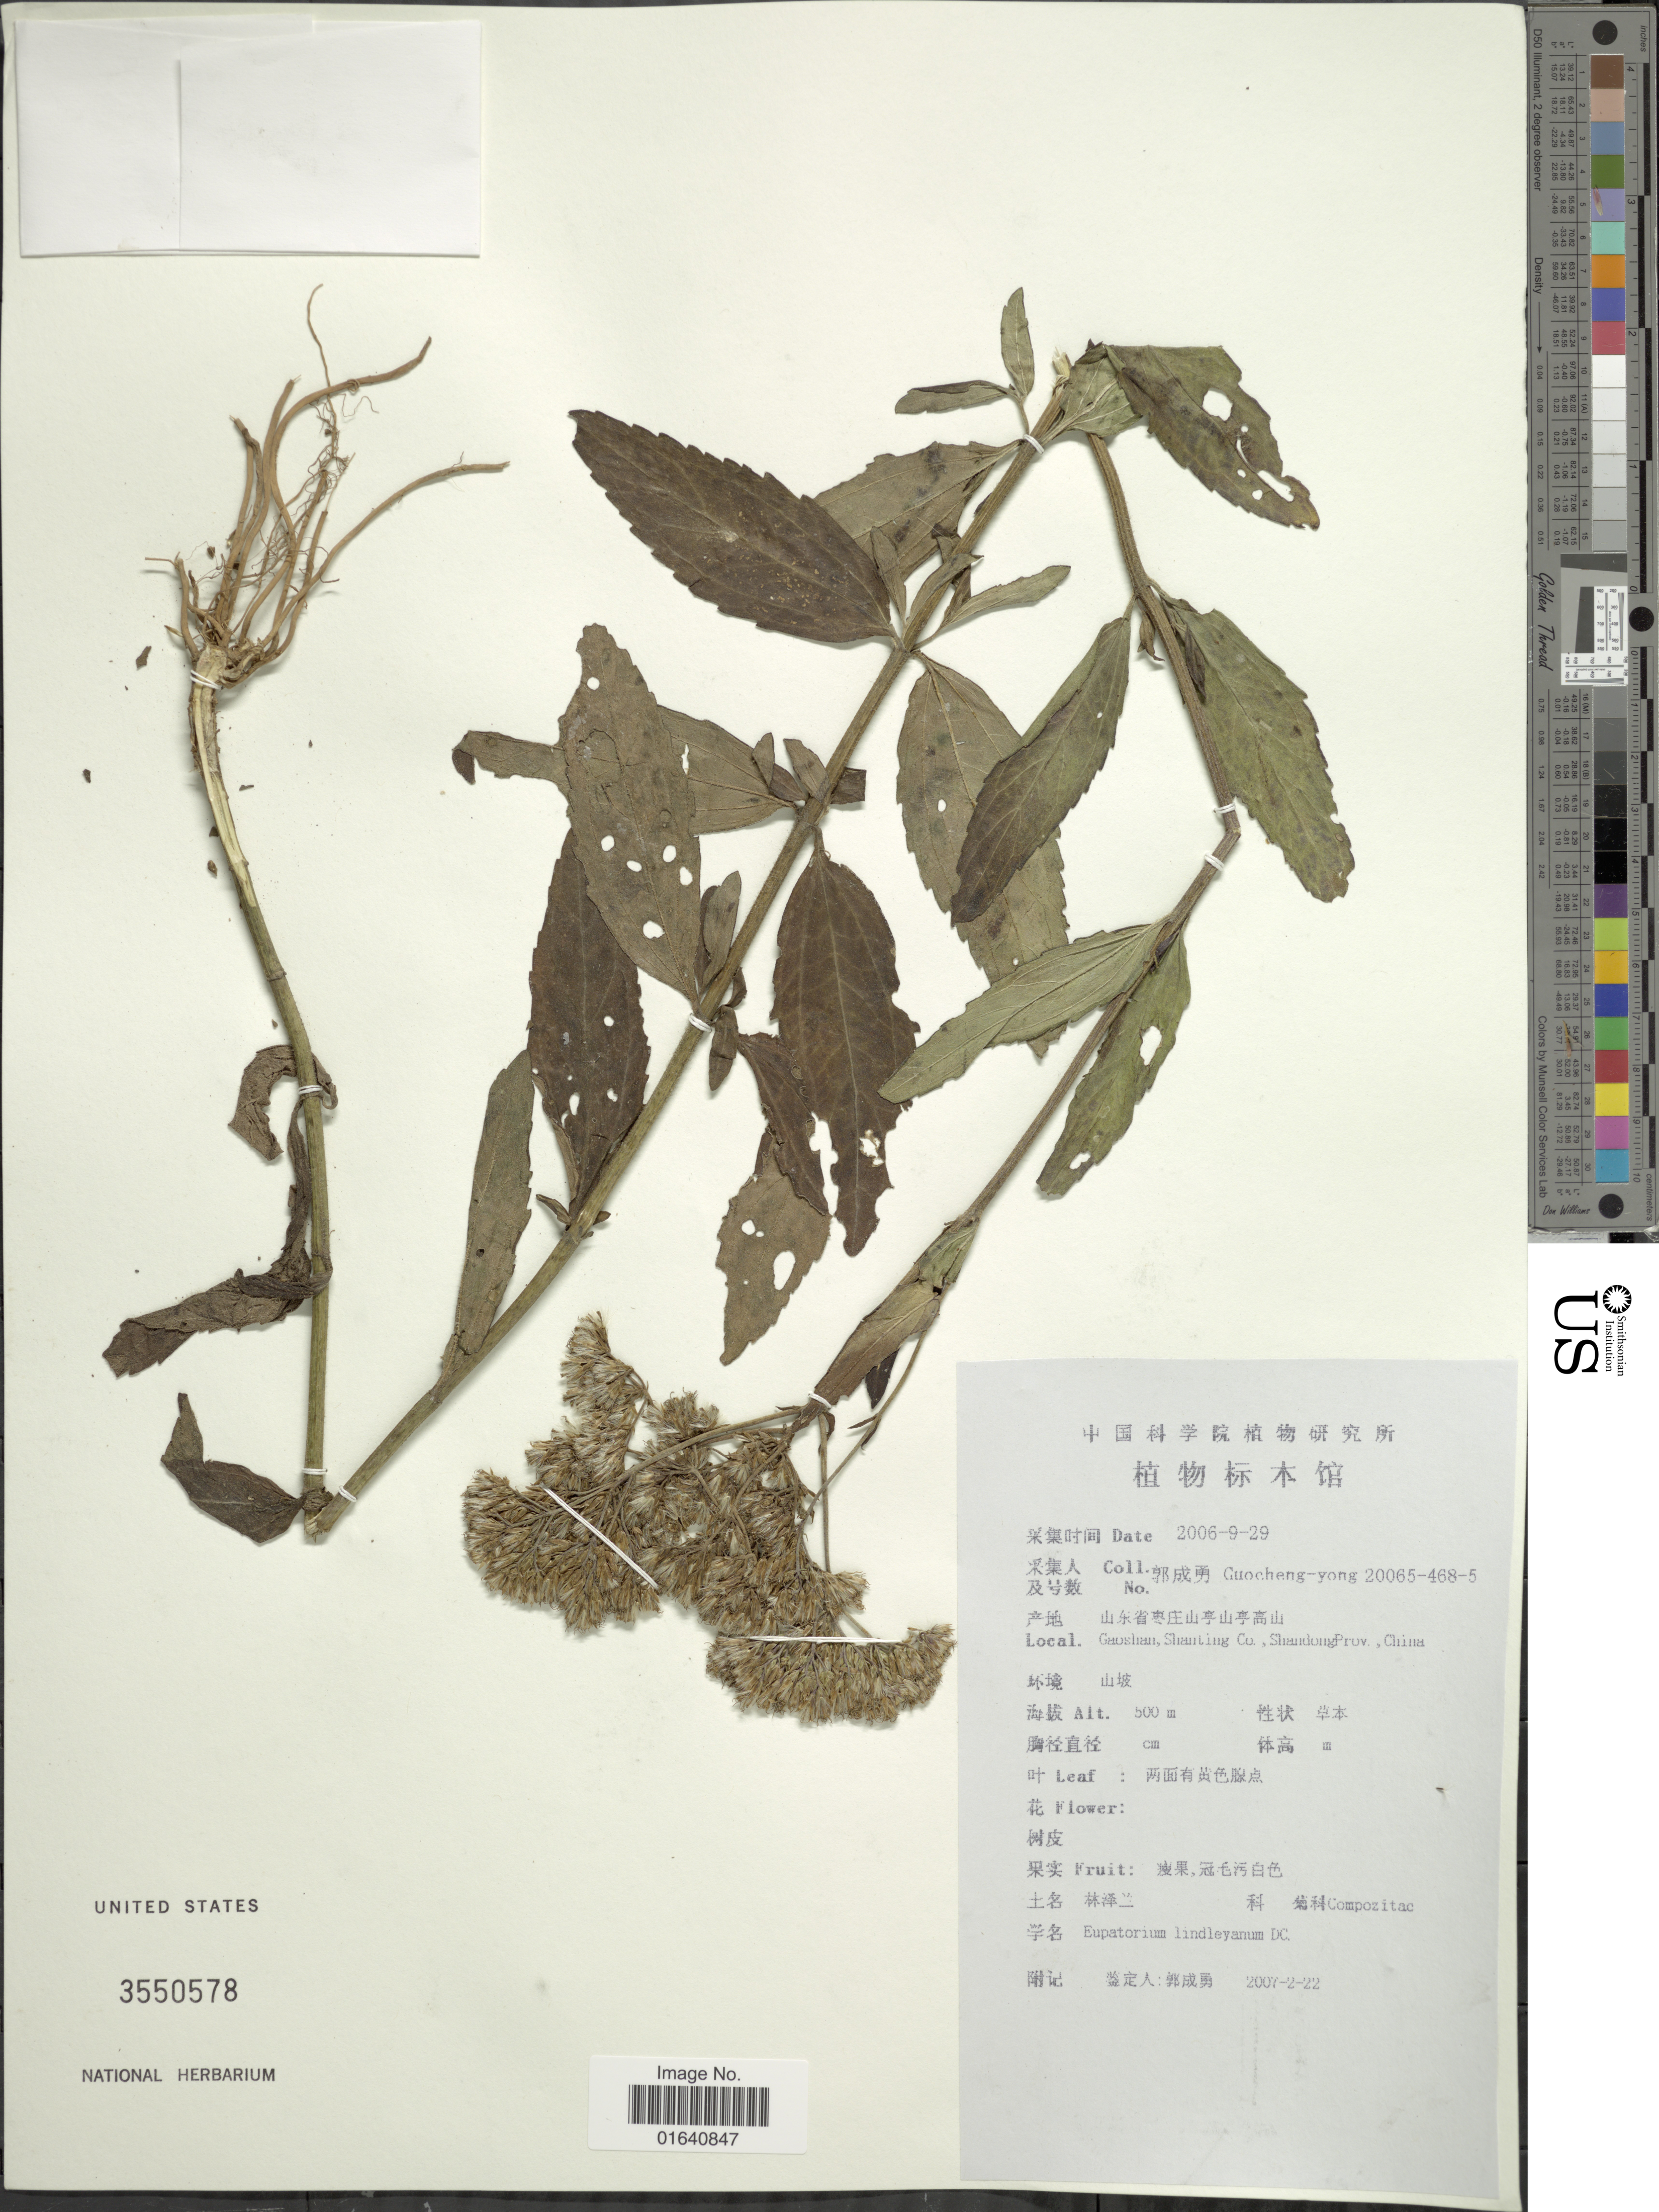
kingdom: Plantae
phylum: Tracheophyta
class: Magnoliopsida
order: Asterales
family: Asteraceae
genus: Eupatorium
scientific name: Eupatorium lindleyanum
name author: DC.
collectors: Guo cheng-yong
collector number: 20065-468-5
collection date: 2006-09-29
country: China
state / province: Shandong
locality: Gaoshan, Shanting Co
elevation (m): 500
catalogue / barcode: US 3550578